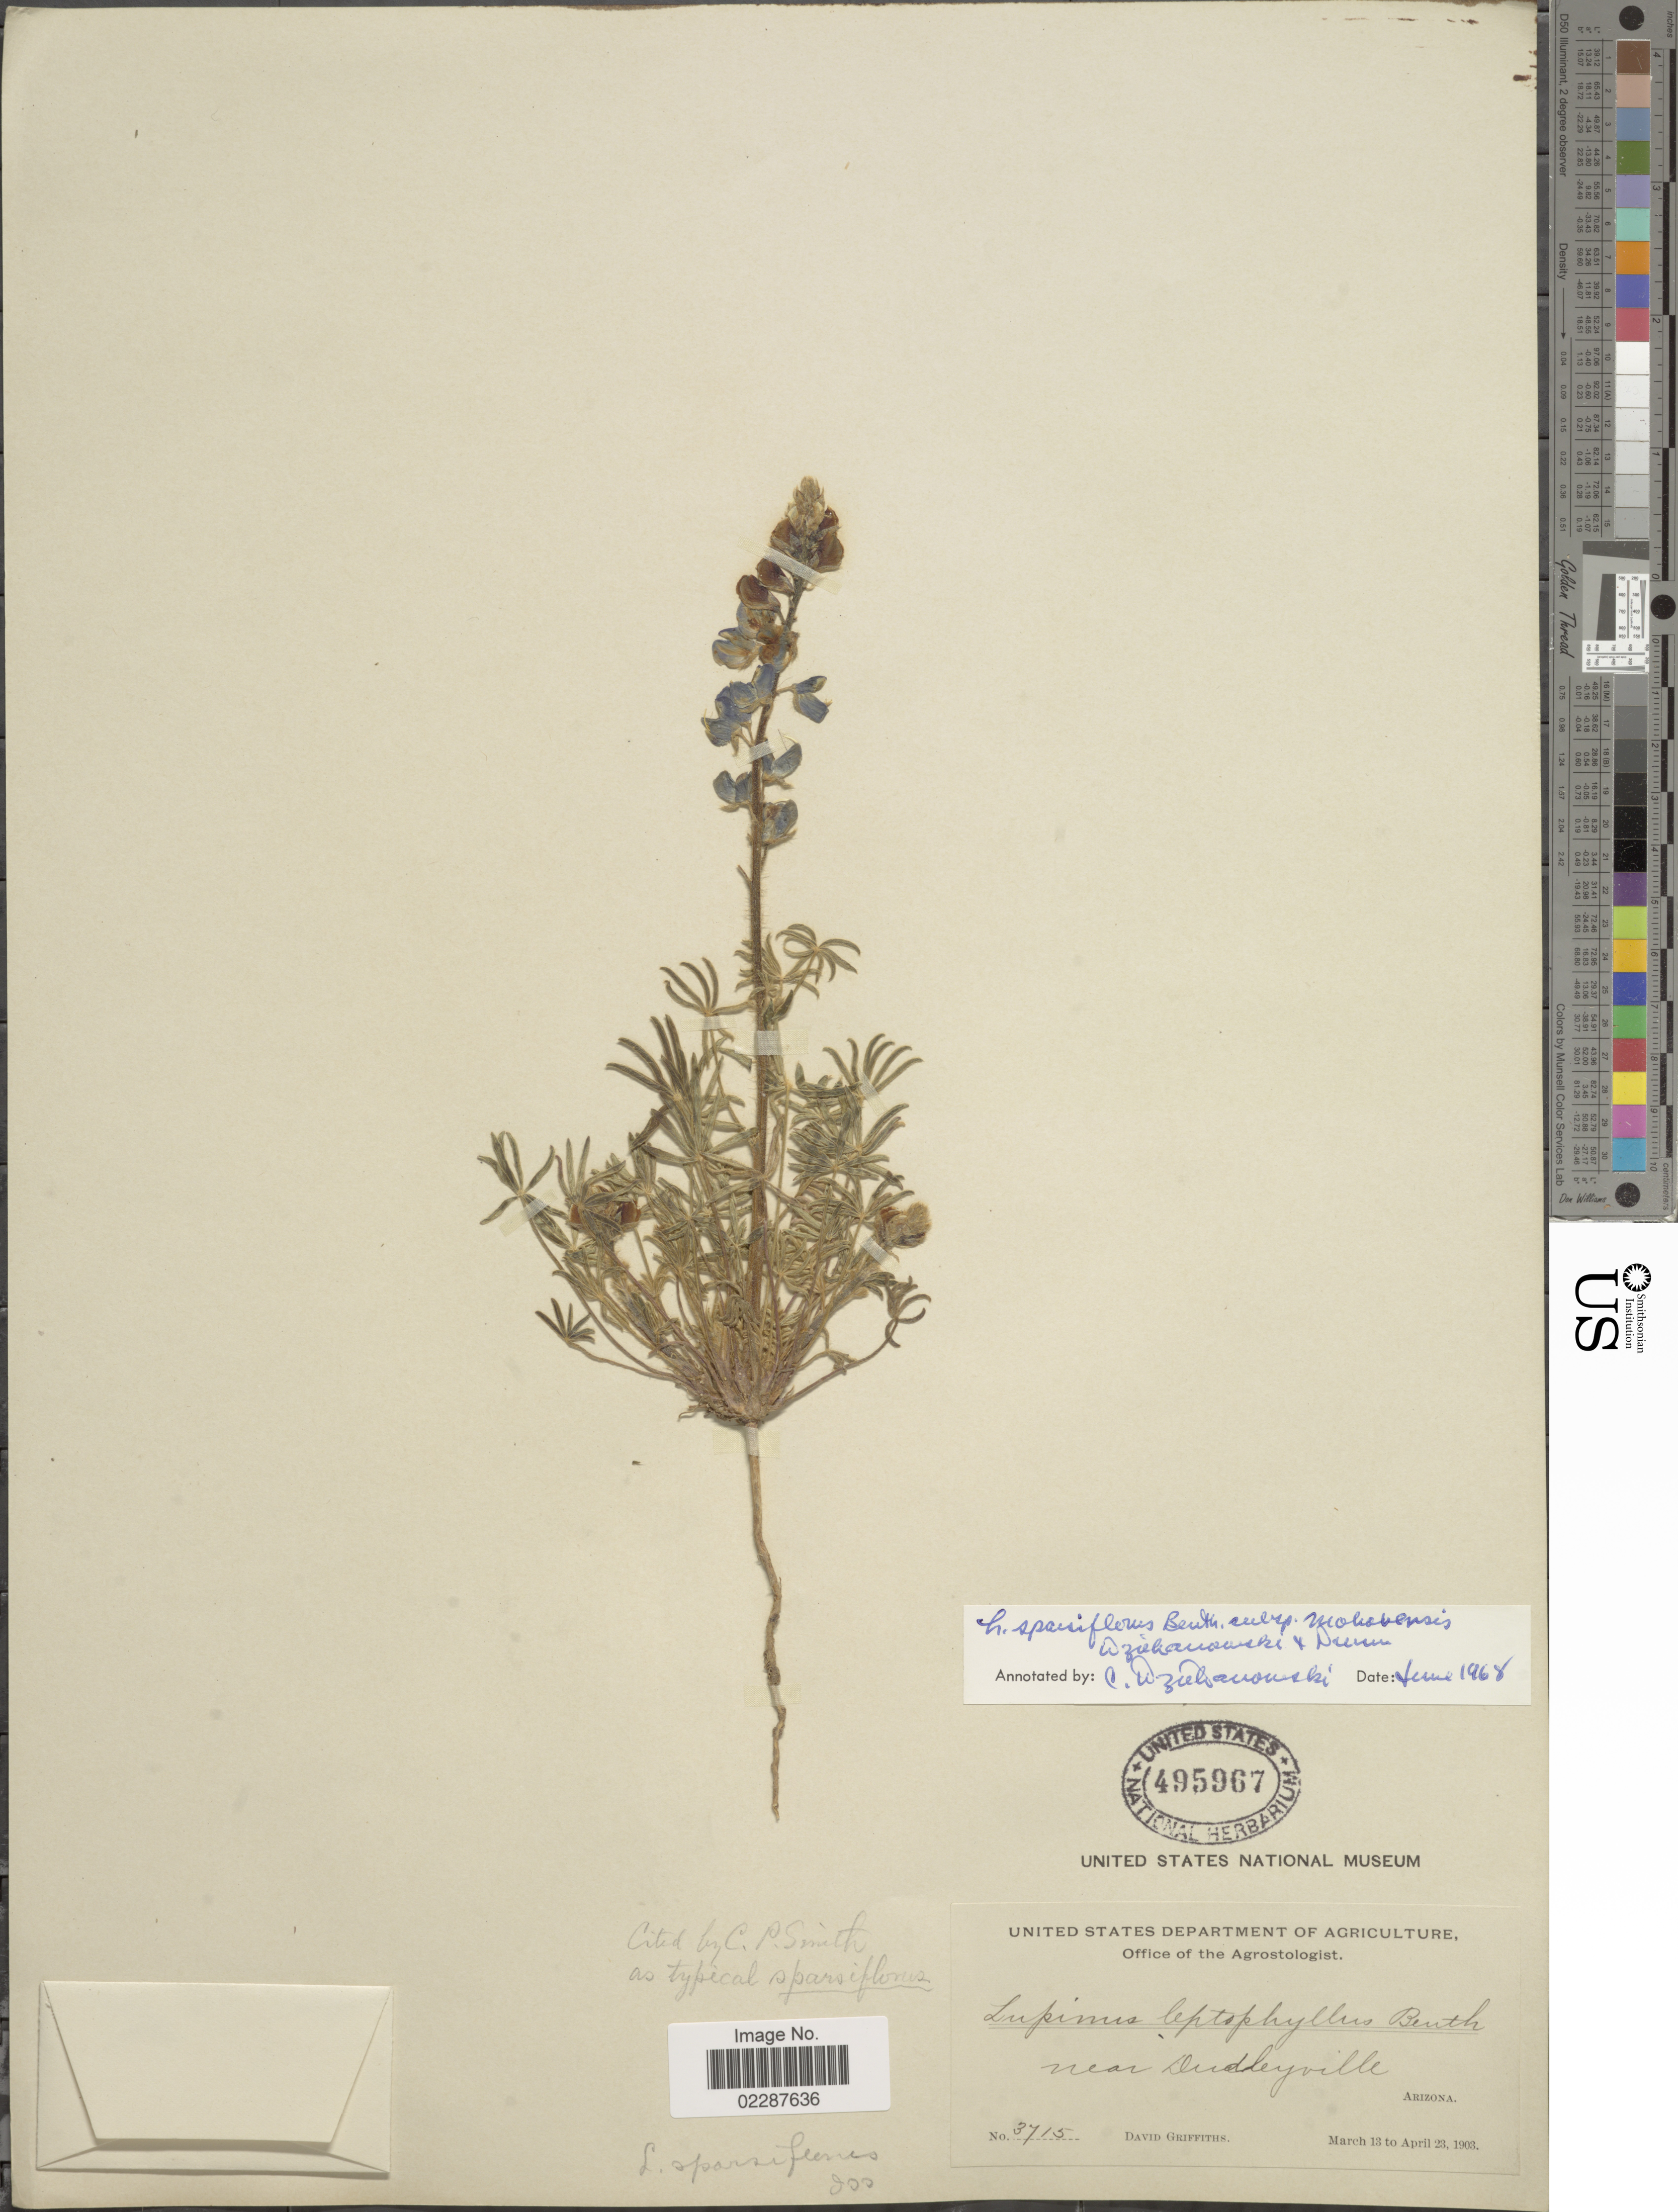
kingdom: Plantae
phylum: Tracheophyta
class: Magnoliopsida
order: Fabales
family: Fabaceae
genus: Lupinus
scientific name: Lupinus sparsiflorus subsp. mohavensis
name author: Dziekanowski & D.B. Dunn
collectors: D. Griffiths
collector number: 3715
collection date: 1903-03-13/1903-04-23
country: United States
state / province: Arizona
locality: Near Dudleyville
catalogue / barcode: US 495967